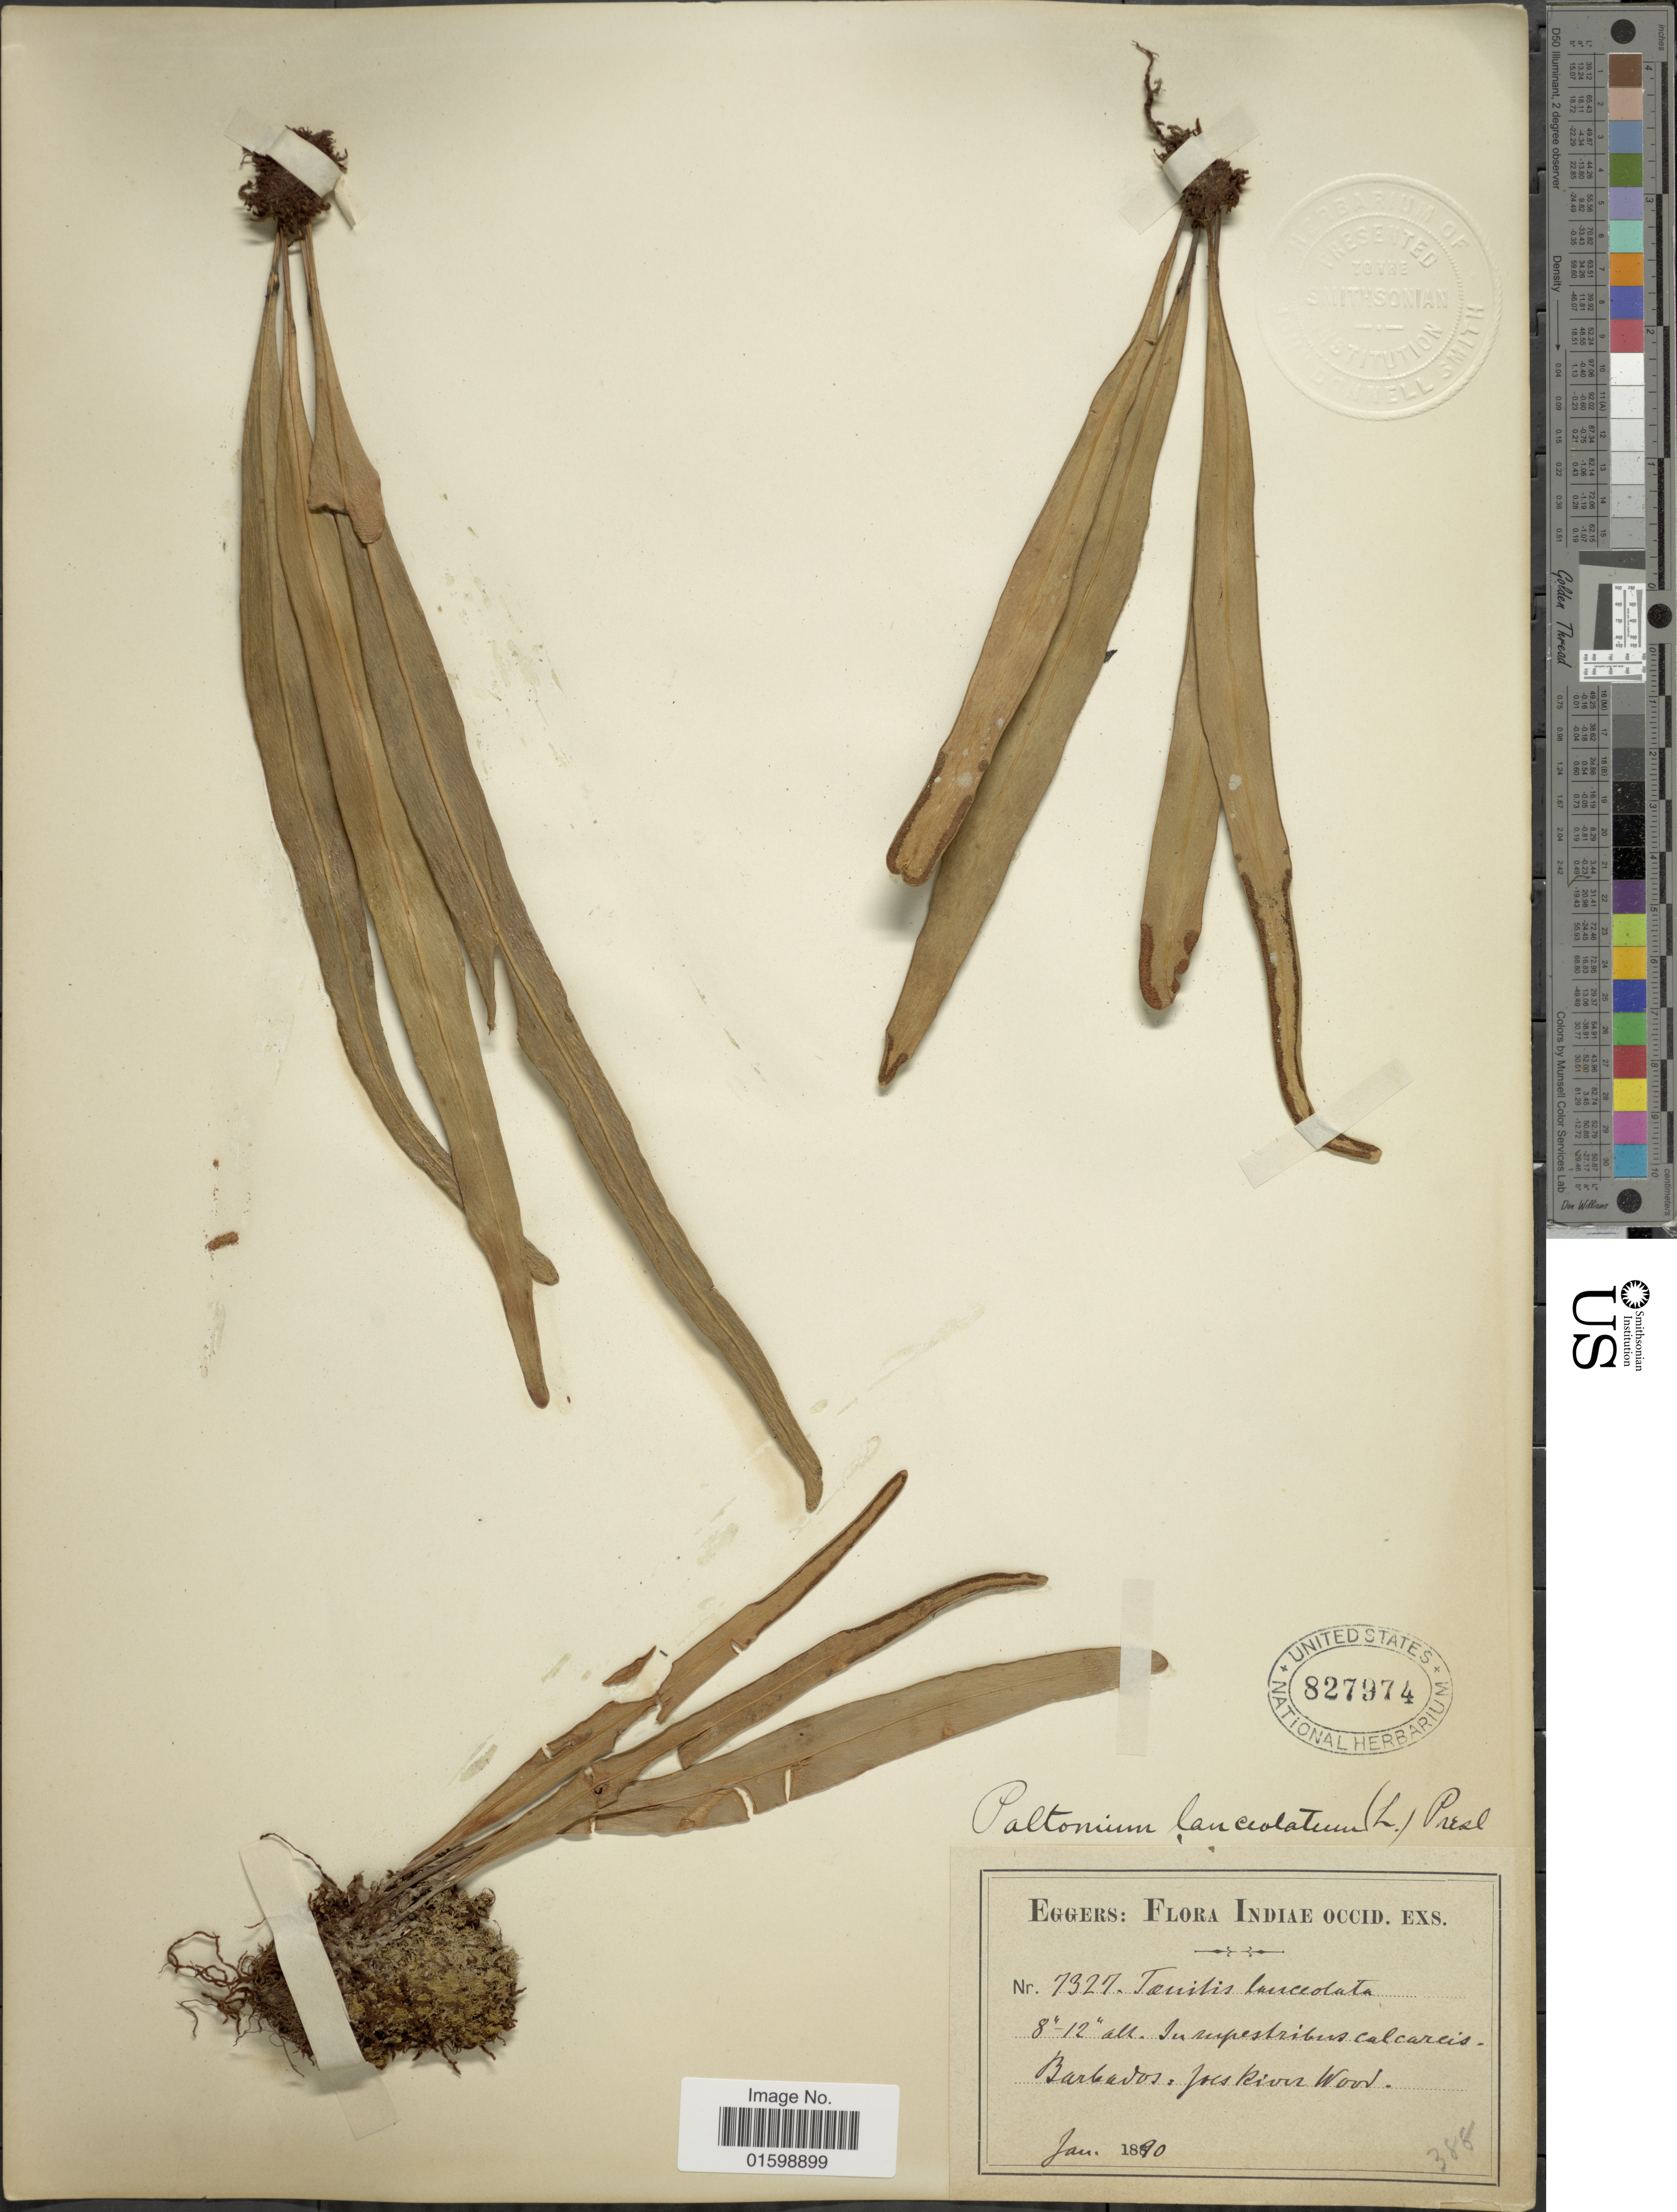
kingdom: Plantae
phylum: Tracheophyta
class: Polypodiopsida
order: Polypodiales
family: Polypodiaceae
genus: Pleopeltis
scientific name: Pleopeltis marginata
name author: A.R. Sm. & Tejero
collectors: -. Eggers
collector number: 7327/388?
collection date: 1890-01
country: Barbados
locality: Indiae Occid. Exs., in rupestribus calcareis, Joes River Wood.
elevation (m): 2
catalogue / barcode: US 827974